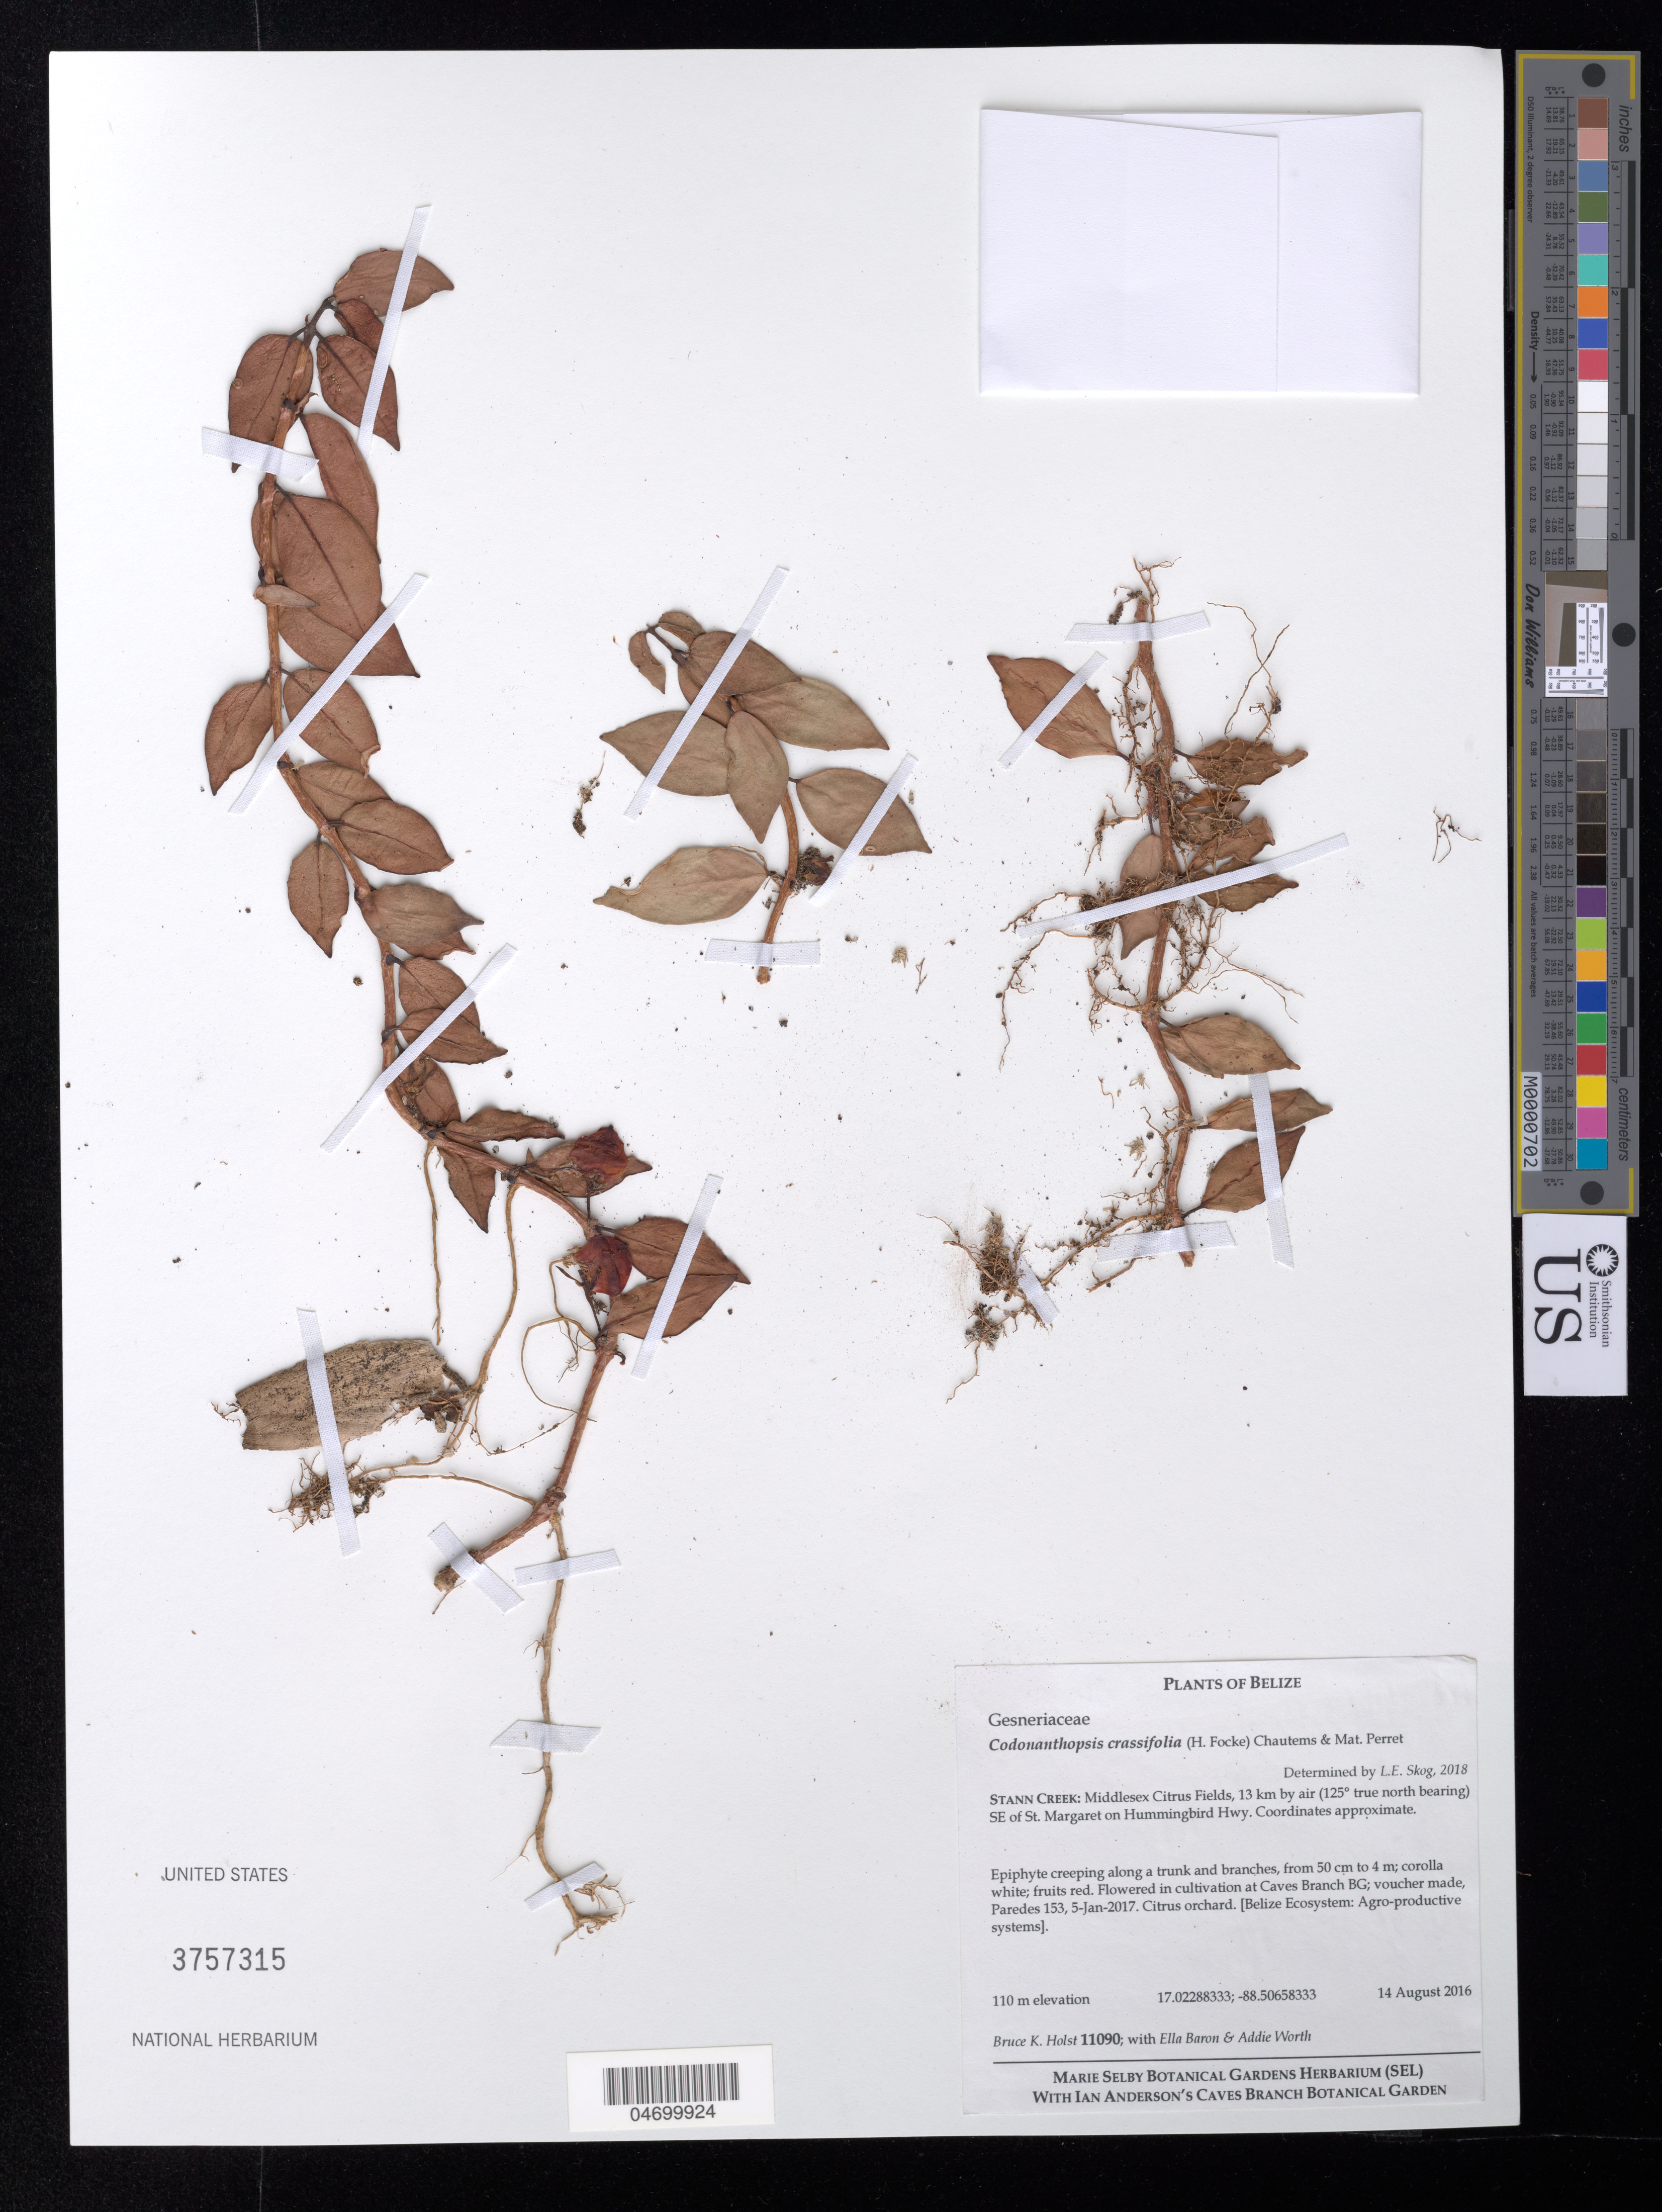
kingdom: Plantae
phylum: Tracheophyta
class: Magnoliopsida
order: Lamiales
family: Gesneriaceae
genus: Codonanthe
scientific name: Codonanthe crassifolia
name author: (H. Focke) C.V. Morton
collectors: B. Holst, E. Baron & A. Worth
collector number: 11090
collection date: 2016-08-14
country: Belize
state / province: Stann Creek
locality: Middlesex Citrus Fields, 13 km by air (125° true north bearing) SE of St. Margaret on Hummingbird Hwy.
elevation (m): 110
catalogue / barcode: US 3757315